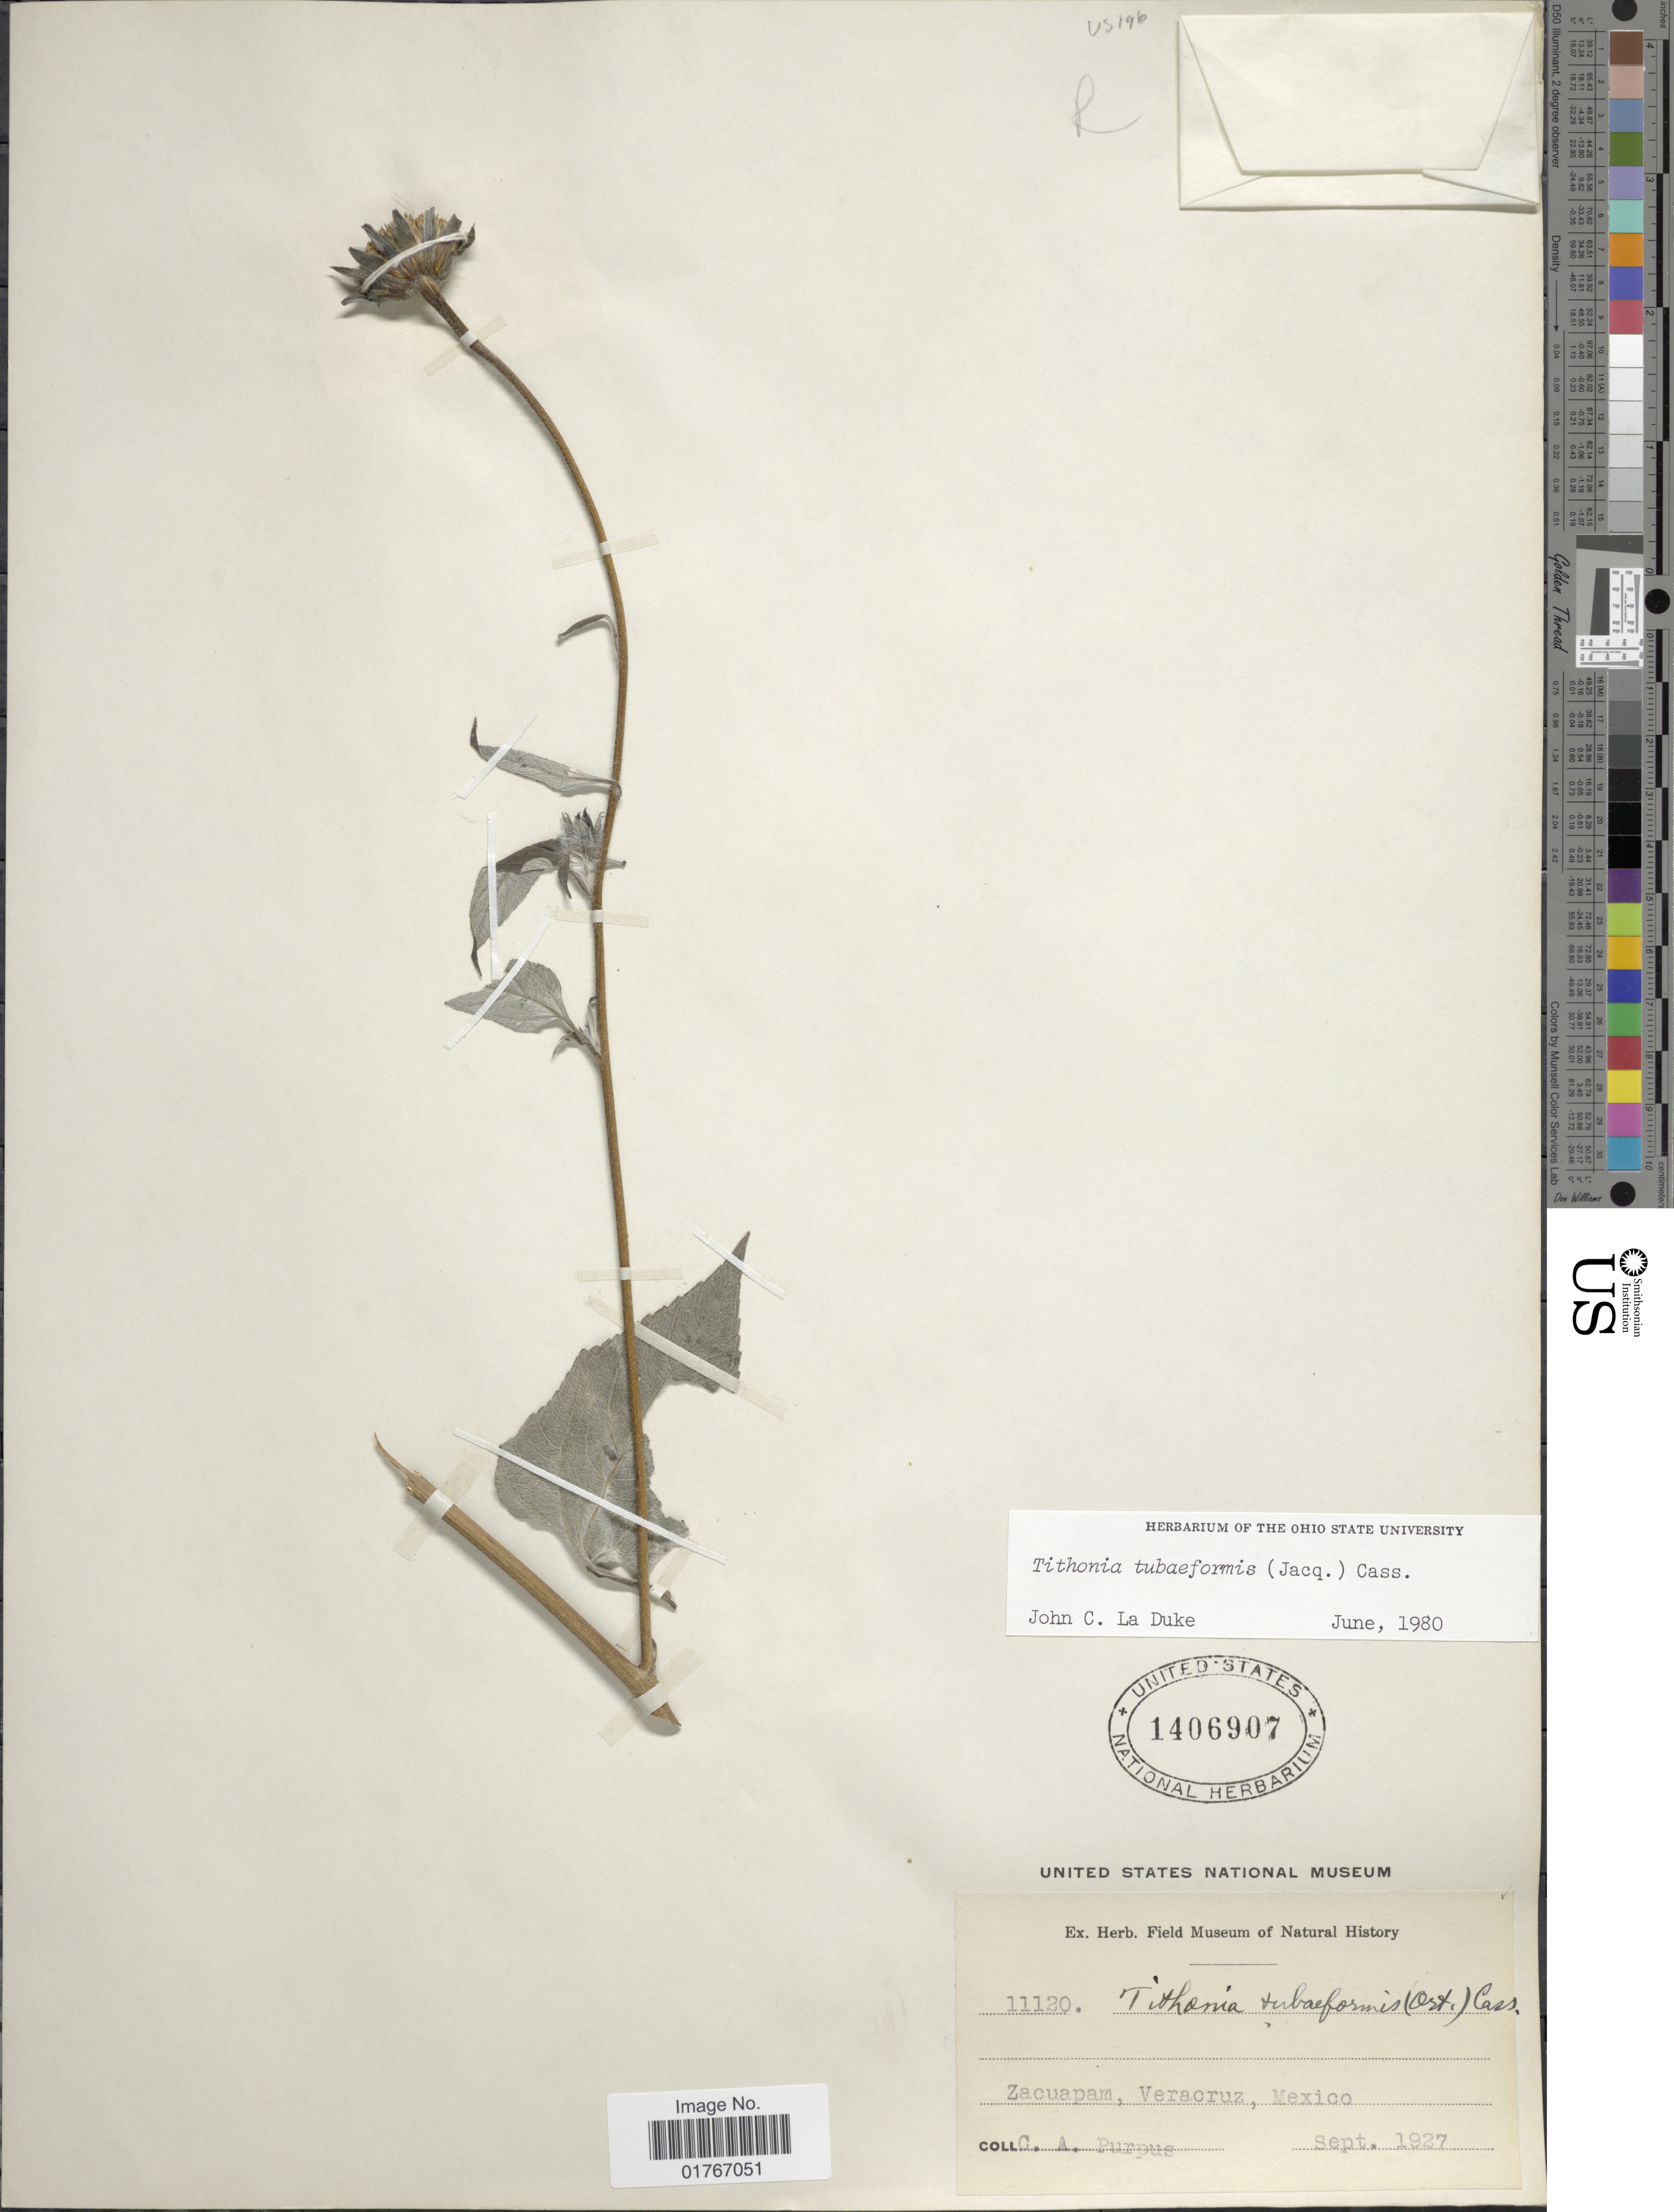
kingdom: Plantae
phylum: Tracheophyta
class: Magnoliopsida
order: Asterales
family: Asteraceae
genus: Tithonia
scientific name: Tithonia tubaeformis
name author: (Jacq.) Cass.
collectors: C. A. Purpus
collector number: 11120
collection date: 1927-09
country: Mexico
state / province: Veracruz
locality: Zacuapam, Veracruz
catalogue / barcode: US 1406907